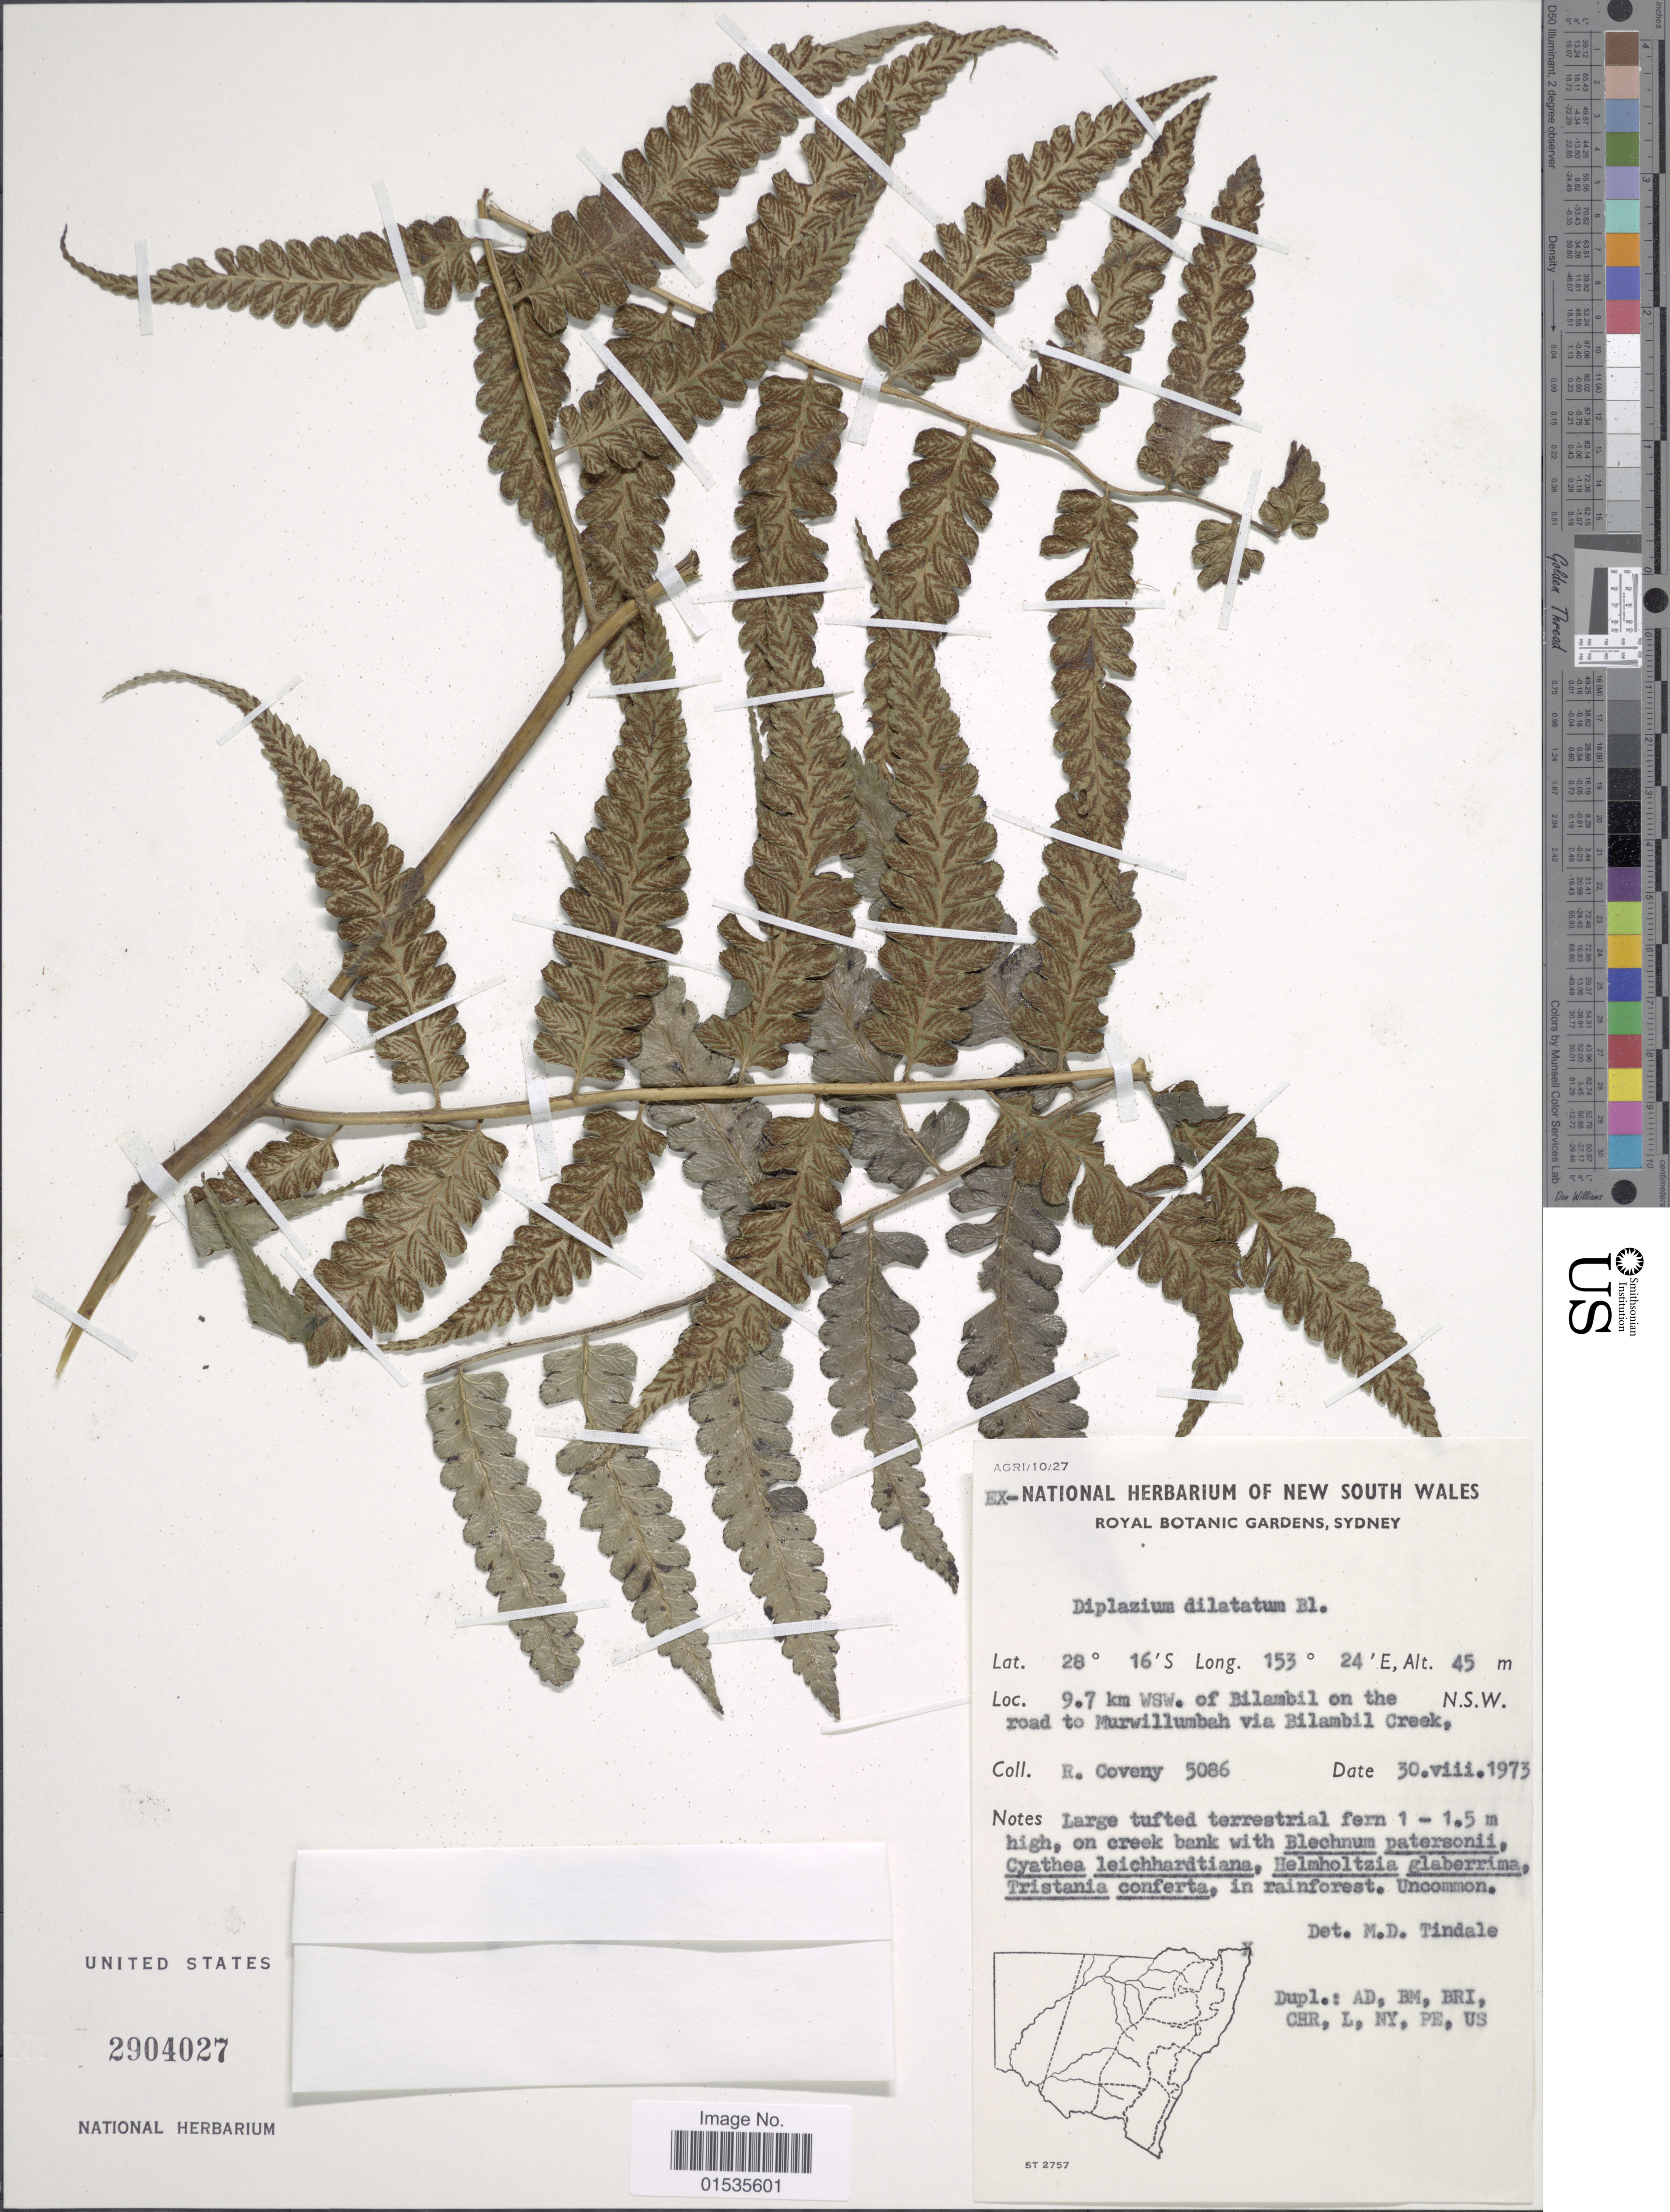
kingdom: Plantae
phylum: Tracheophyta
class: Polypodiopsida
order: Polypodiales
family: Athyriaceae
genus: Diplazium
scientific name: Diplazium dilatatum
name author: Blume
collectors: R. Coveny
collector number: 5086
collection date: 1973-08-30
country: Australia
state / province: New South Wales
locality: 9.7 km WSW. of Bilambil on the road to Murwillumbah via Bulambil Creek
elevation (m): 45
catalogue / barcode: US 2904027